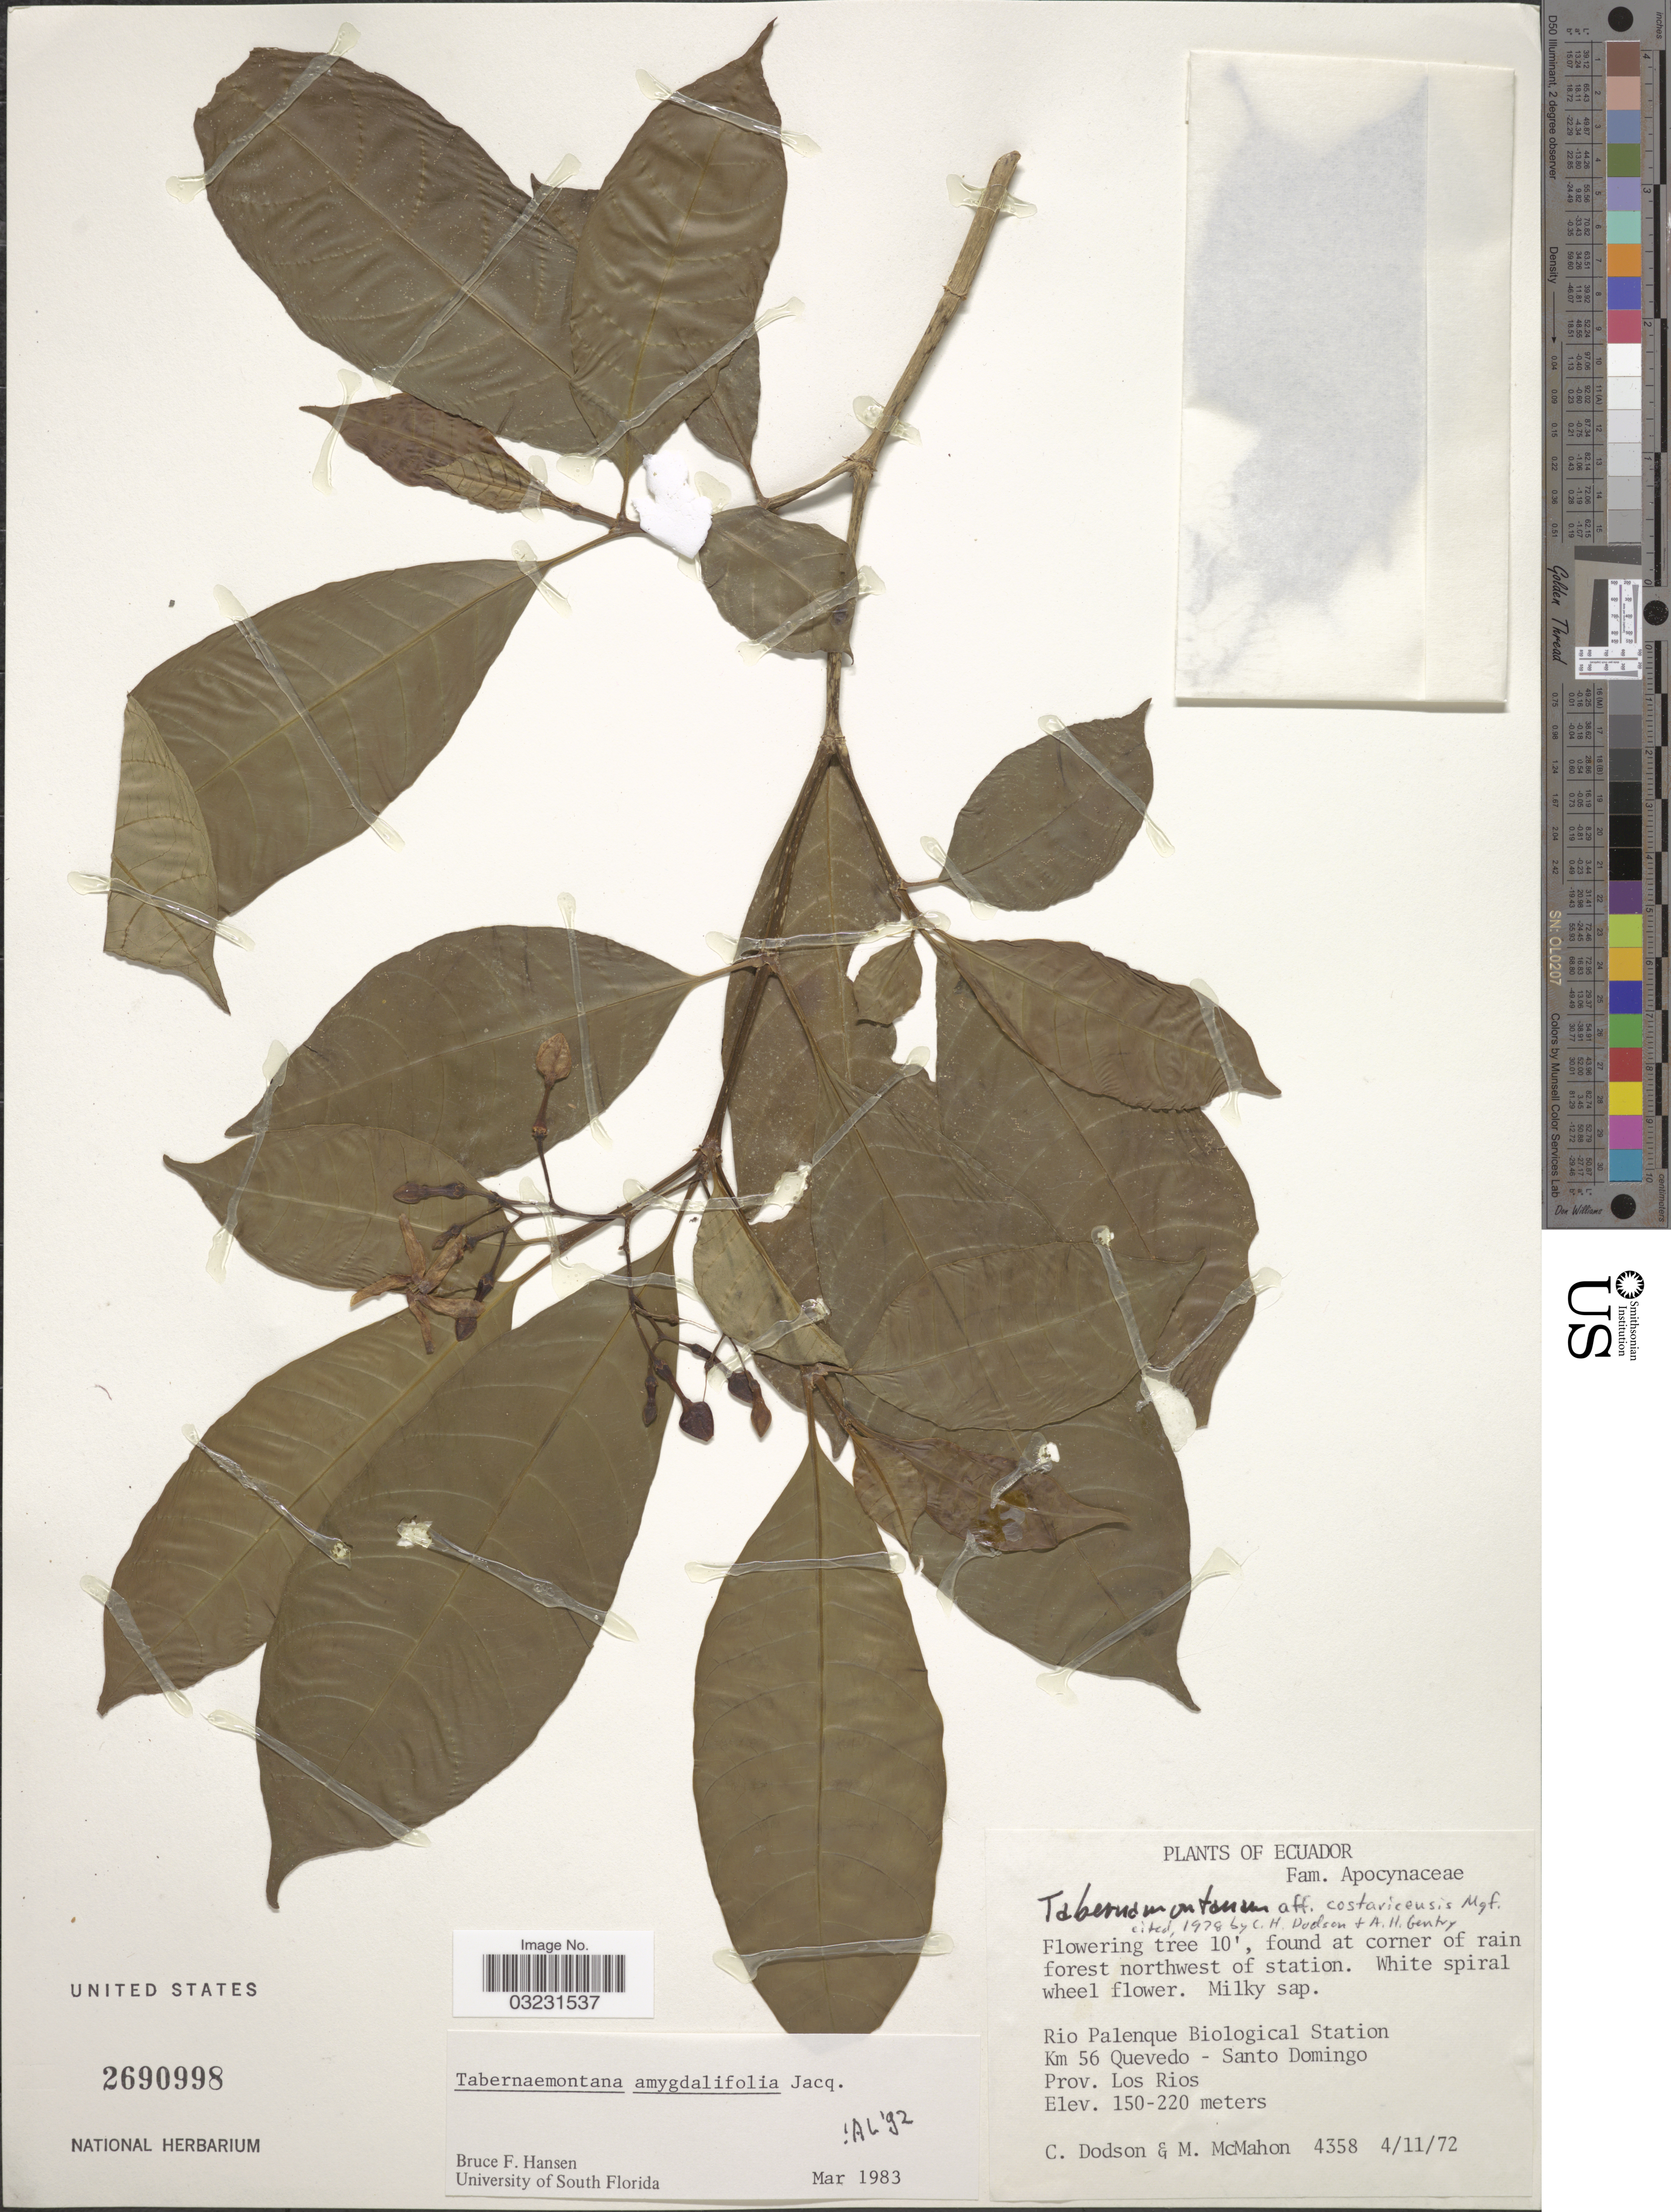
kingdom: Plantae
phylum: Tracheophyta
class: Magnoliopsida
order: Gentianales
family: Apocynaceae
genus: Tabernaemontana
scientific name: Tabernaemontana amygdalifolia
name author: Jacq.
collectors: C. Dodson & M. McMahon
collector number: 4358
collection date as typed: Transcribed d/m/y: 4/11/72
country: Ecuador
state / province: Los Ríos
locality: Rio Palenque Biological Station. Km 56 Quevedo - Santo Domingo.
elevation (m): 150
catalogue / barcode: US 2690998